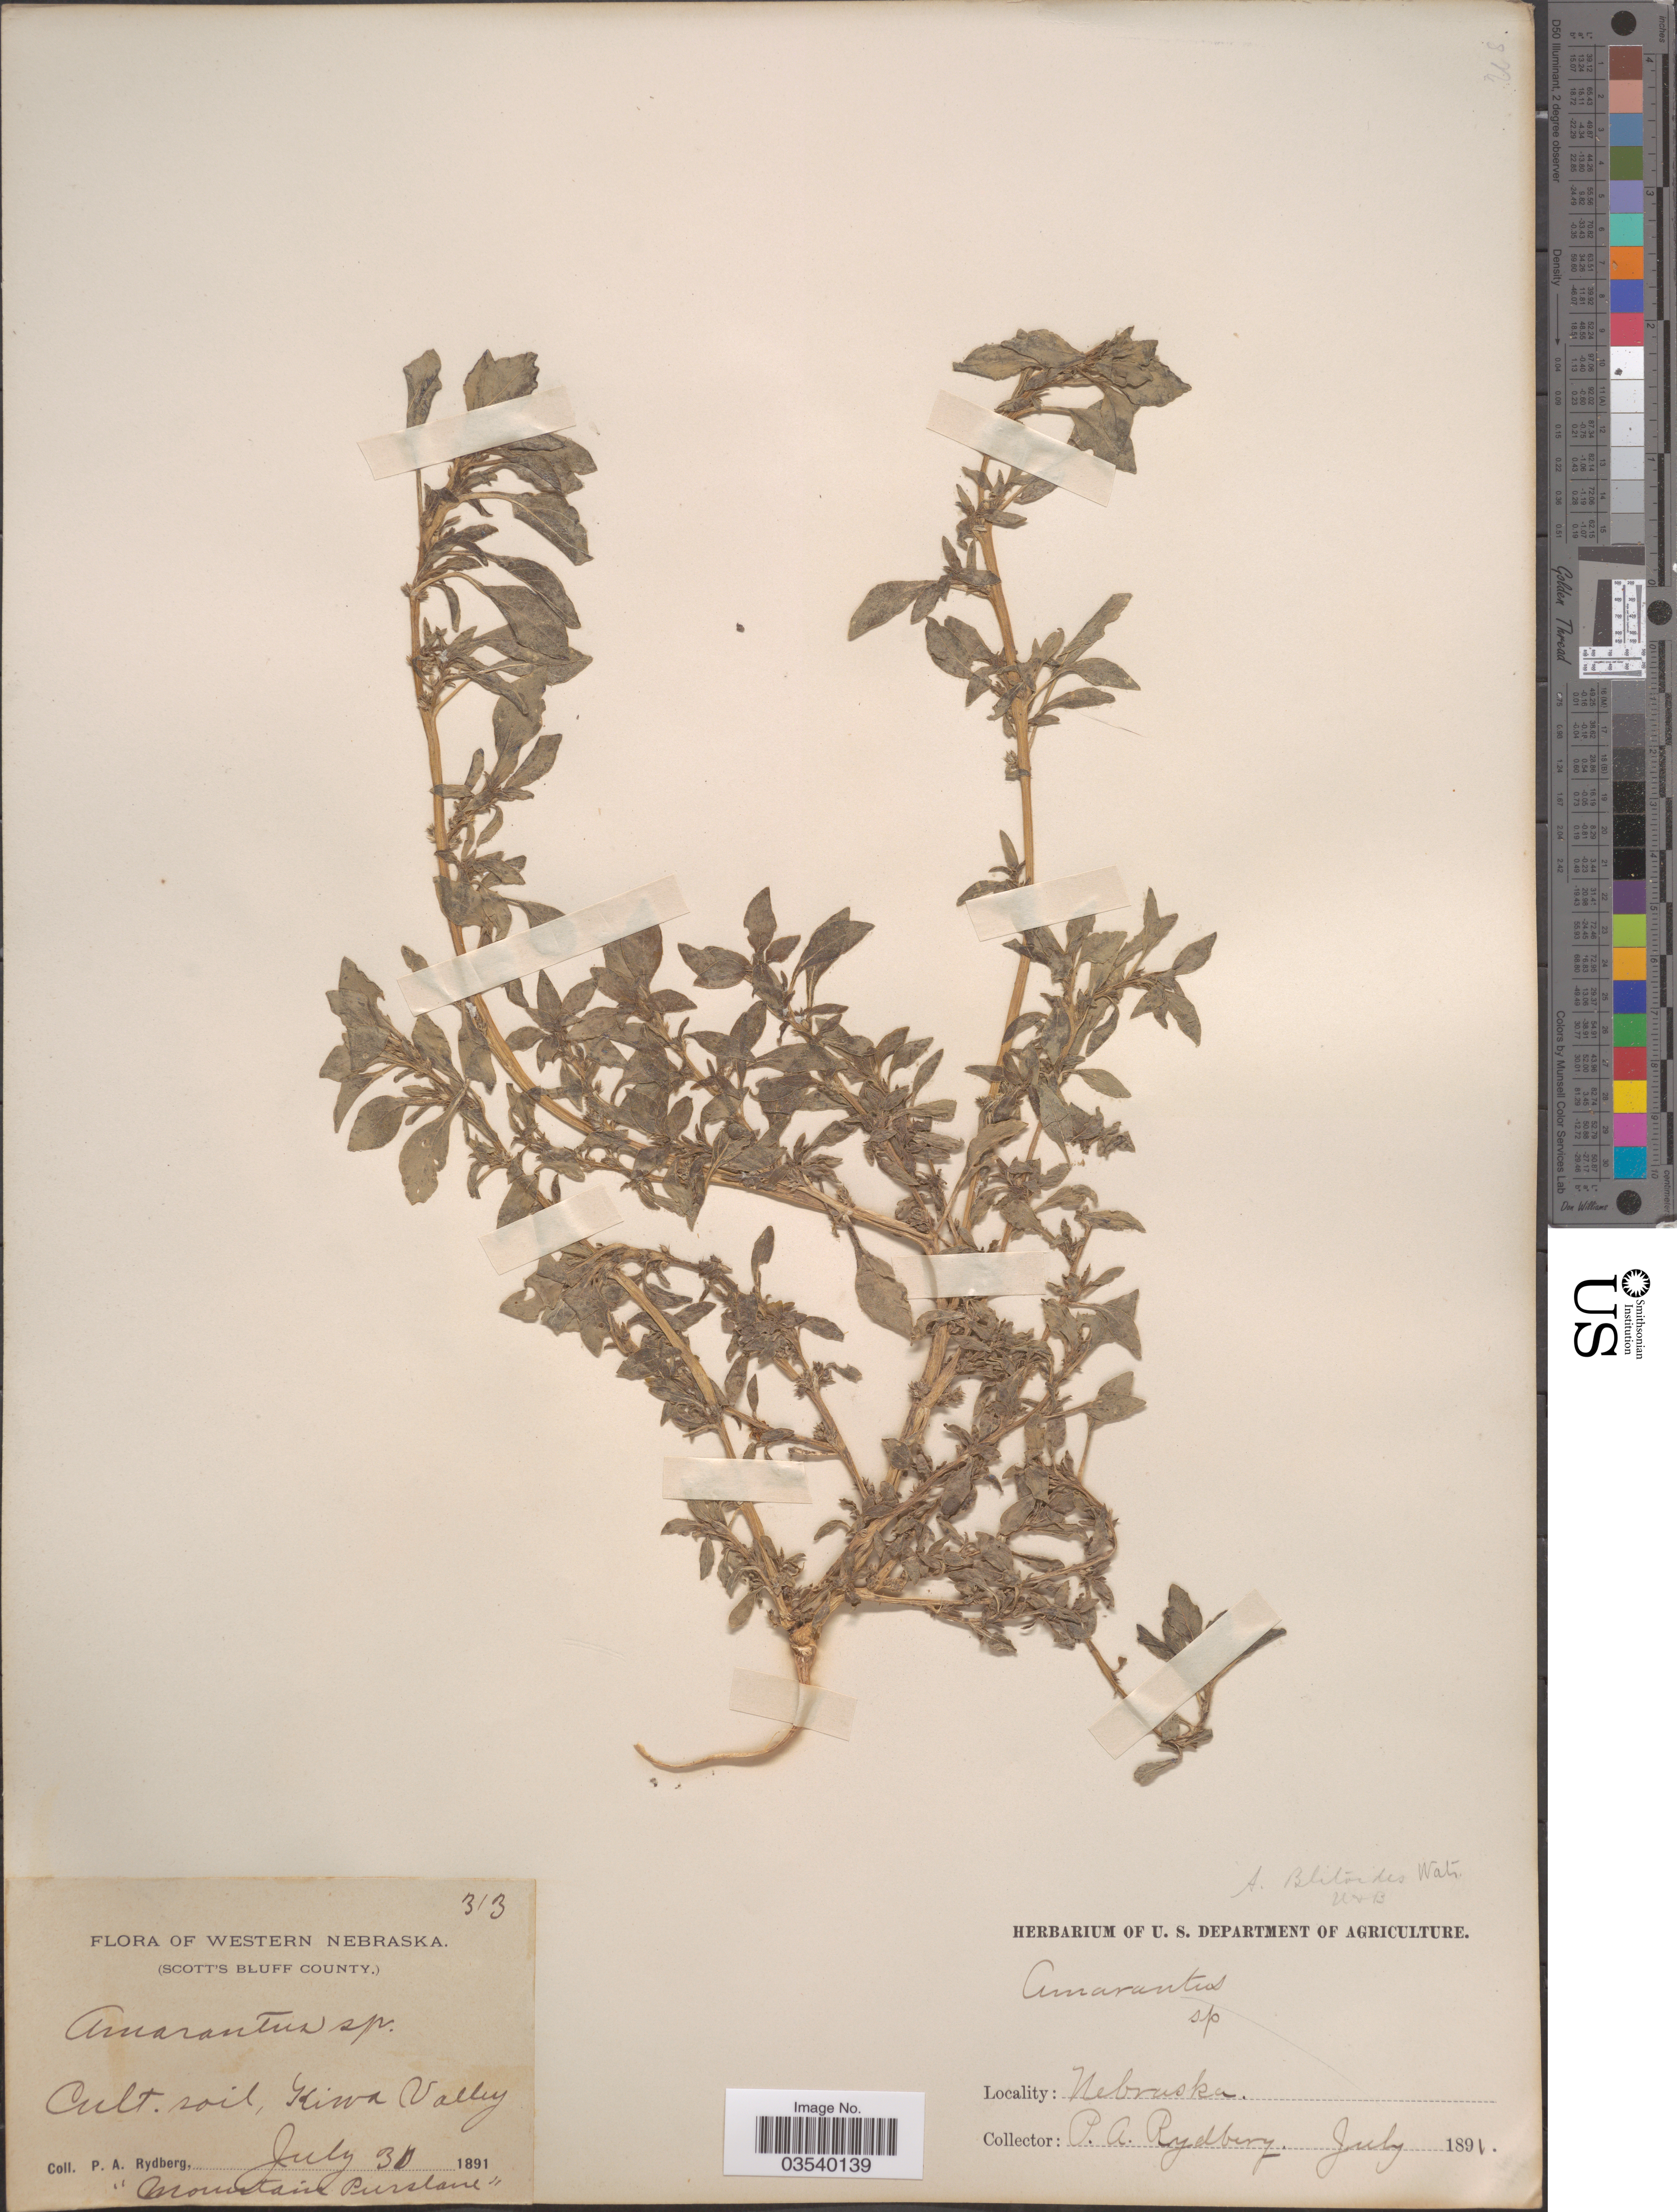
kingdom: Plantae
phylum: Tracheophyta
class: Magnoliopsida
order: Caryophyllales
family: Amaranthaceae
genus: Amaranthus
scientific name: Amaranthus blitoides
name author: S. Watson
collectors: P. A. Rydberg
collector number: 313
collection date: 1891-07-30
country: United States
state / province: Nebraska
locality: Western Nebraska (Scott's Bluff County). Kiwa Valley. "Mountain Purslane".